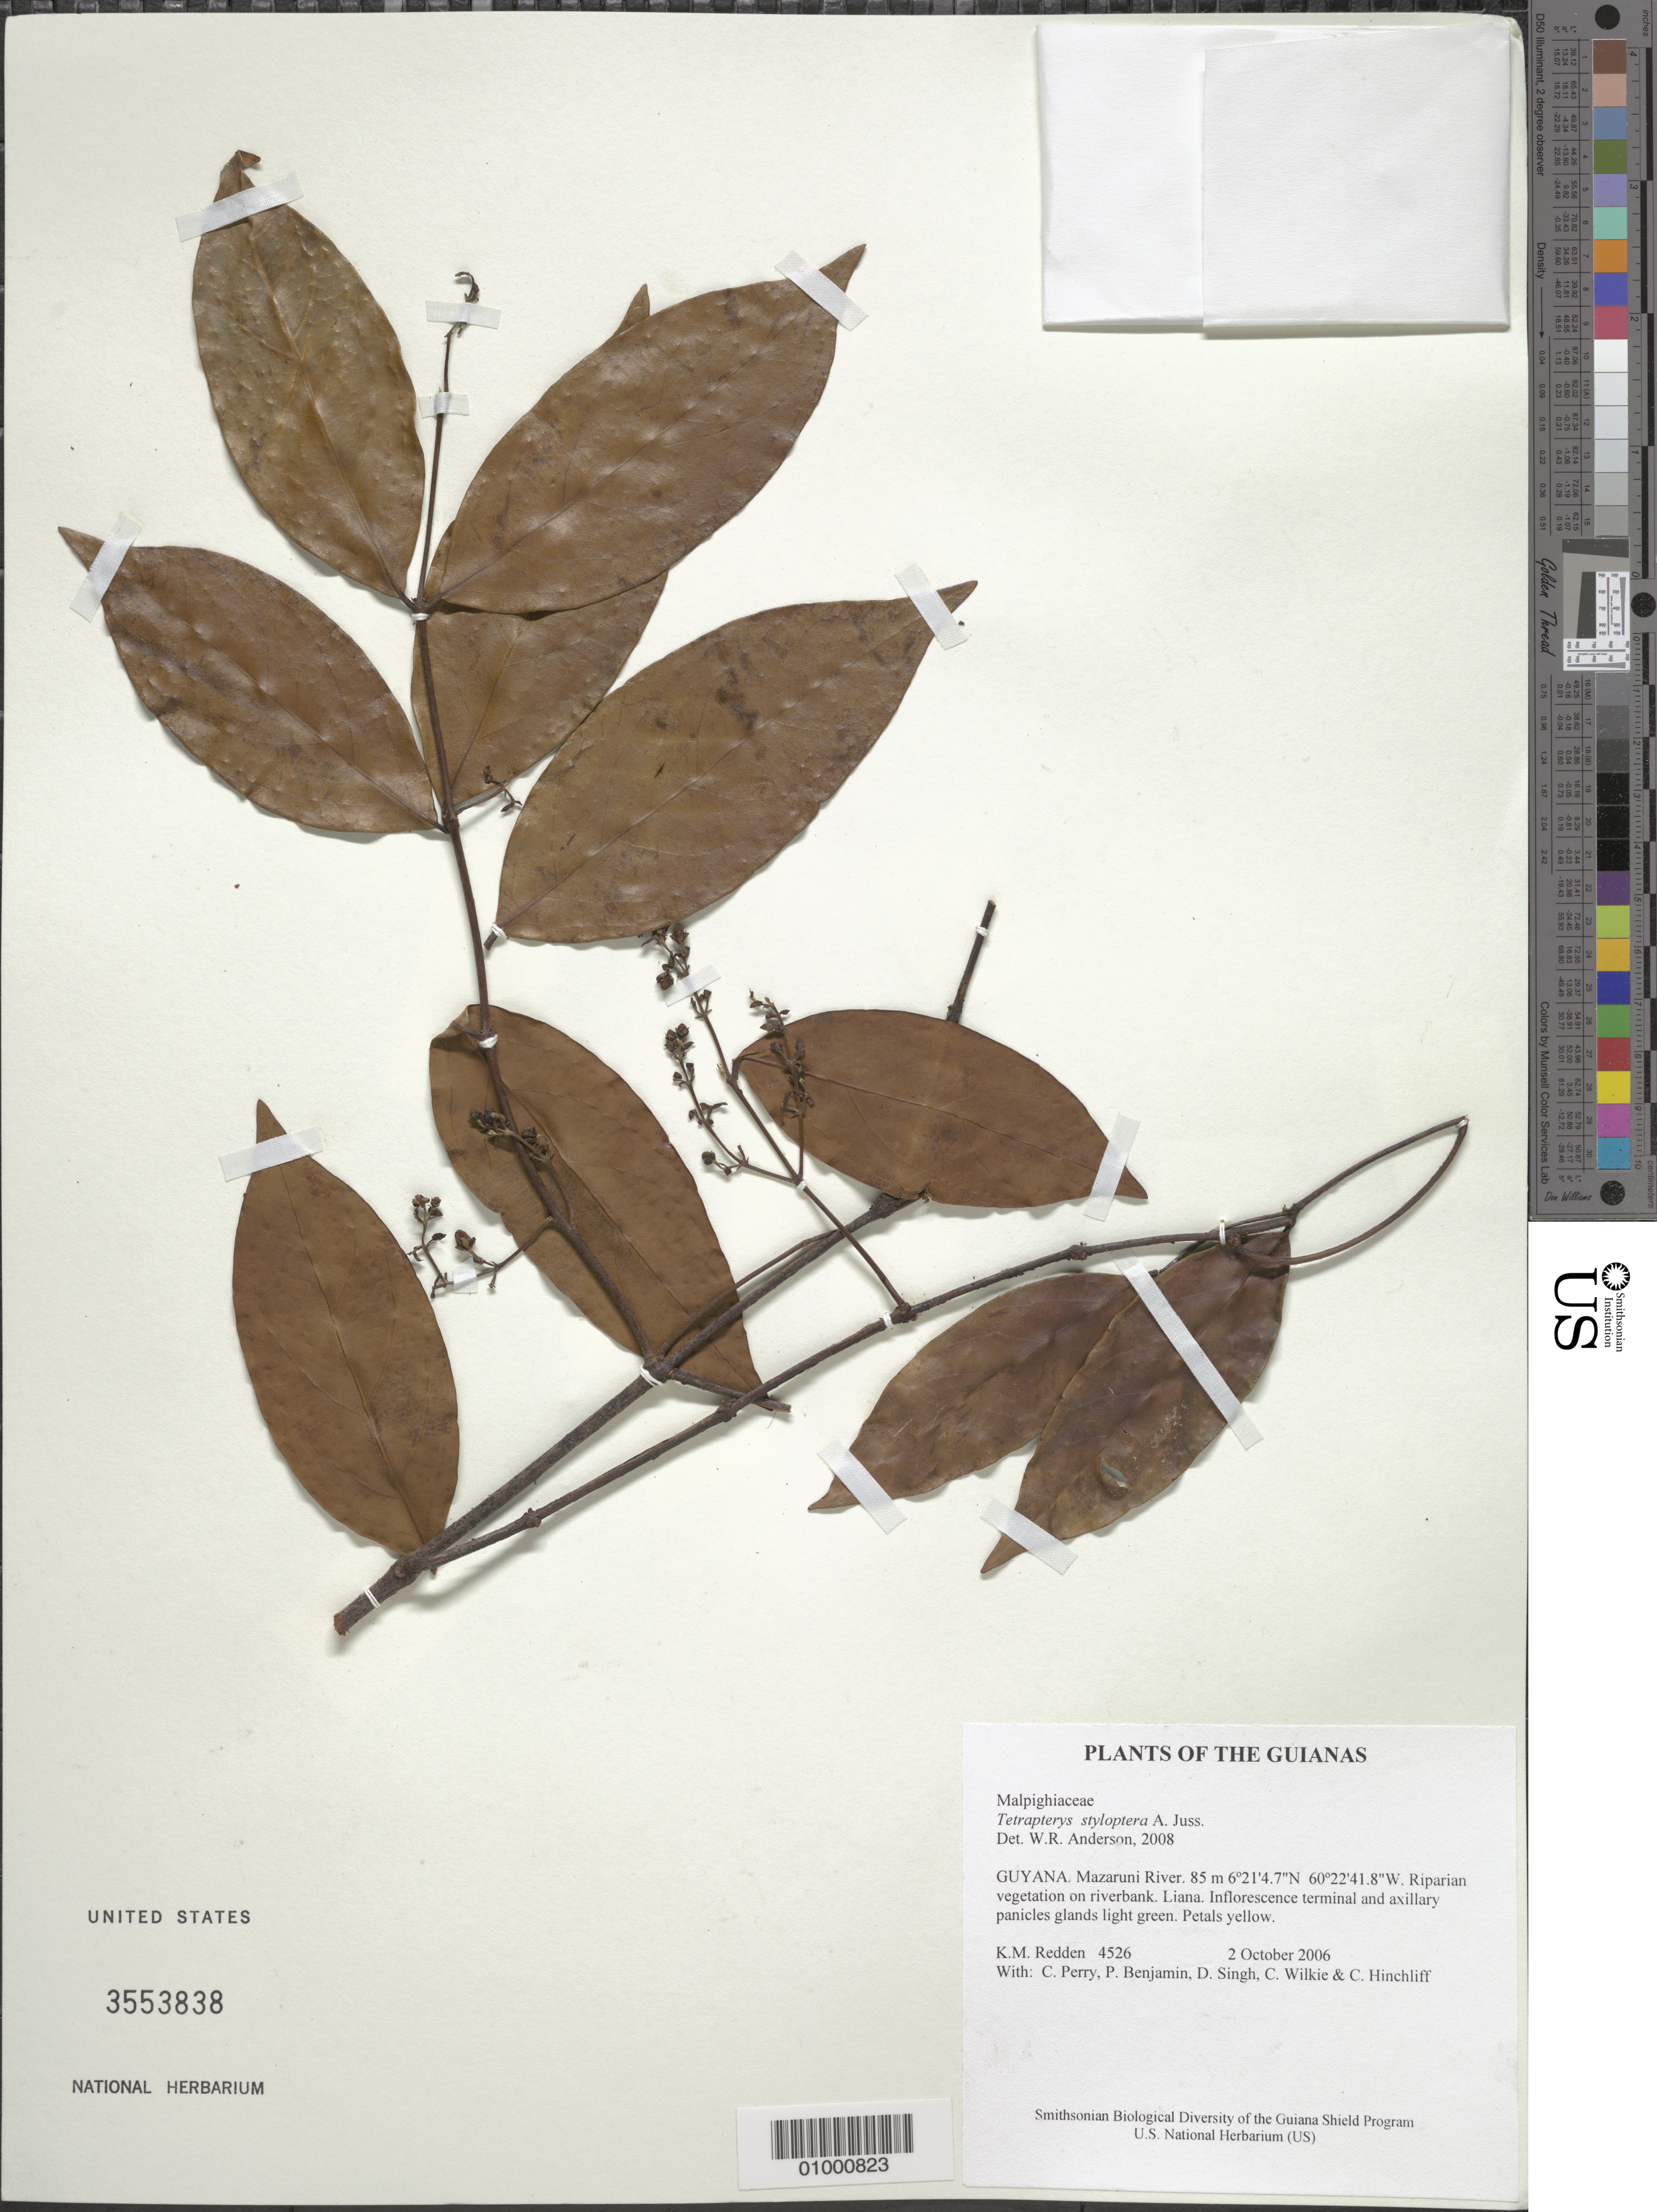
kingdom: Plantae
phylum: Tracheophyta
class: Magnoliopsida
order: Malpighiales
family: Malpighiaceae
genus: Glicophyllum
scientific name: Glicophyllum stylopterum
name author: (A. Juss.) R.F. Almeida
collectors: K. M. Redden, C. Perry, P. Benjamin, D. Singh, C. Wilkie & C. E. Hinchliff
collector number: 4526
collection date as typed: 2 October 2006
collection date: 2006-10-02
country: Guyana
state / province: Cuyuni-Mazaruni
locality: Mazaruni River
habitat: Riparian vegetation on riverbank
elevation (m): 85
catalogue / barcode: US 3553838